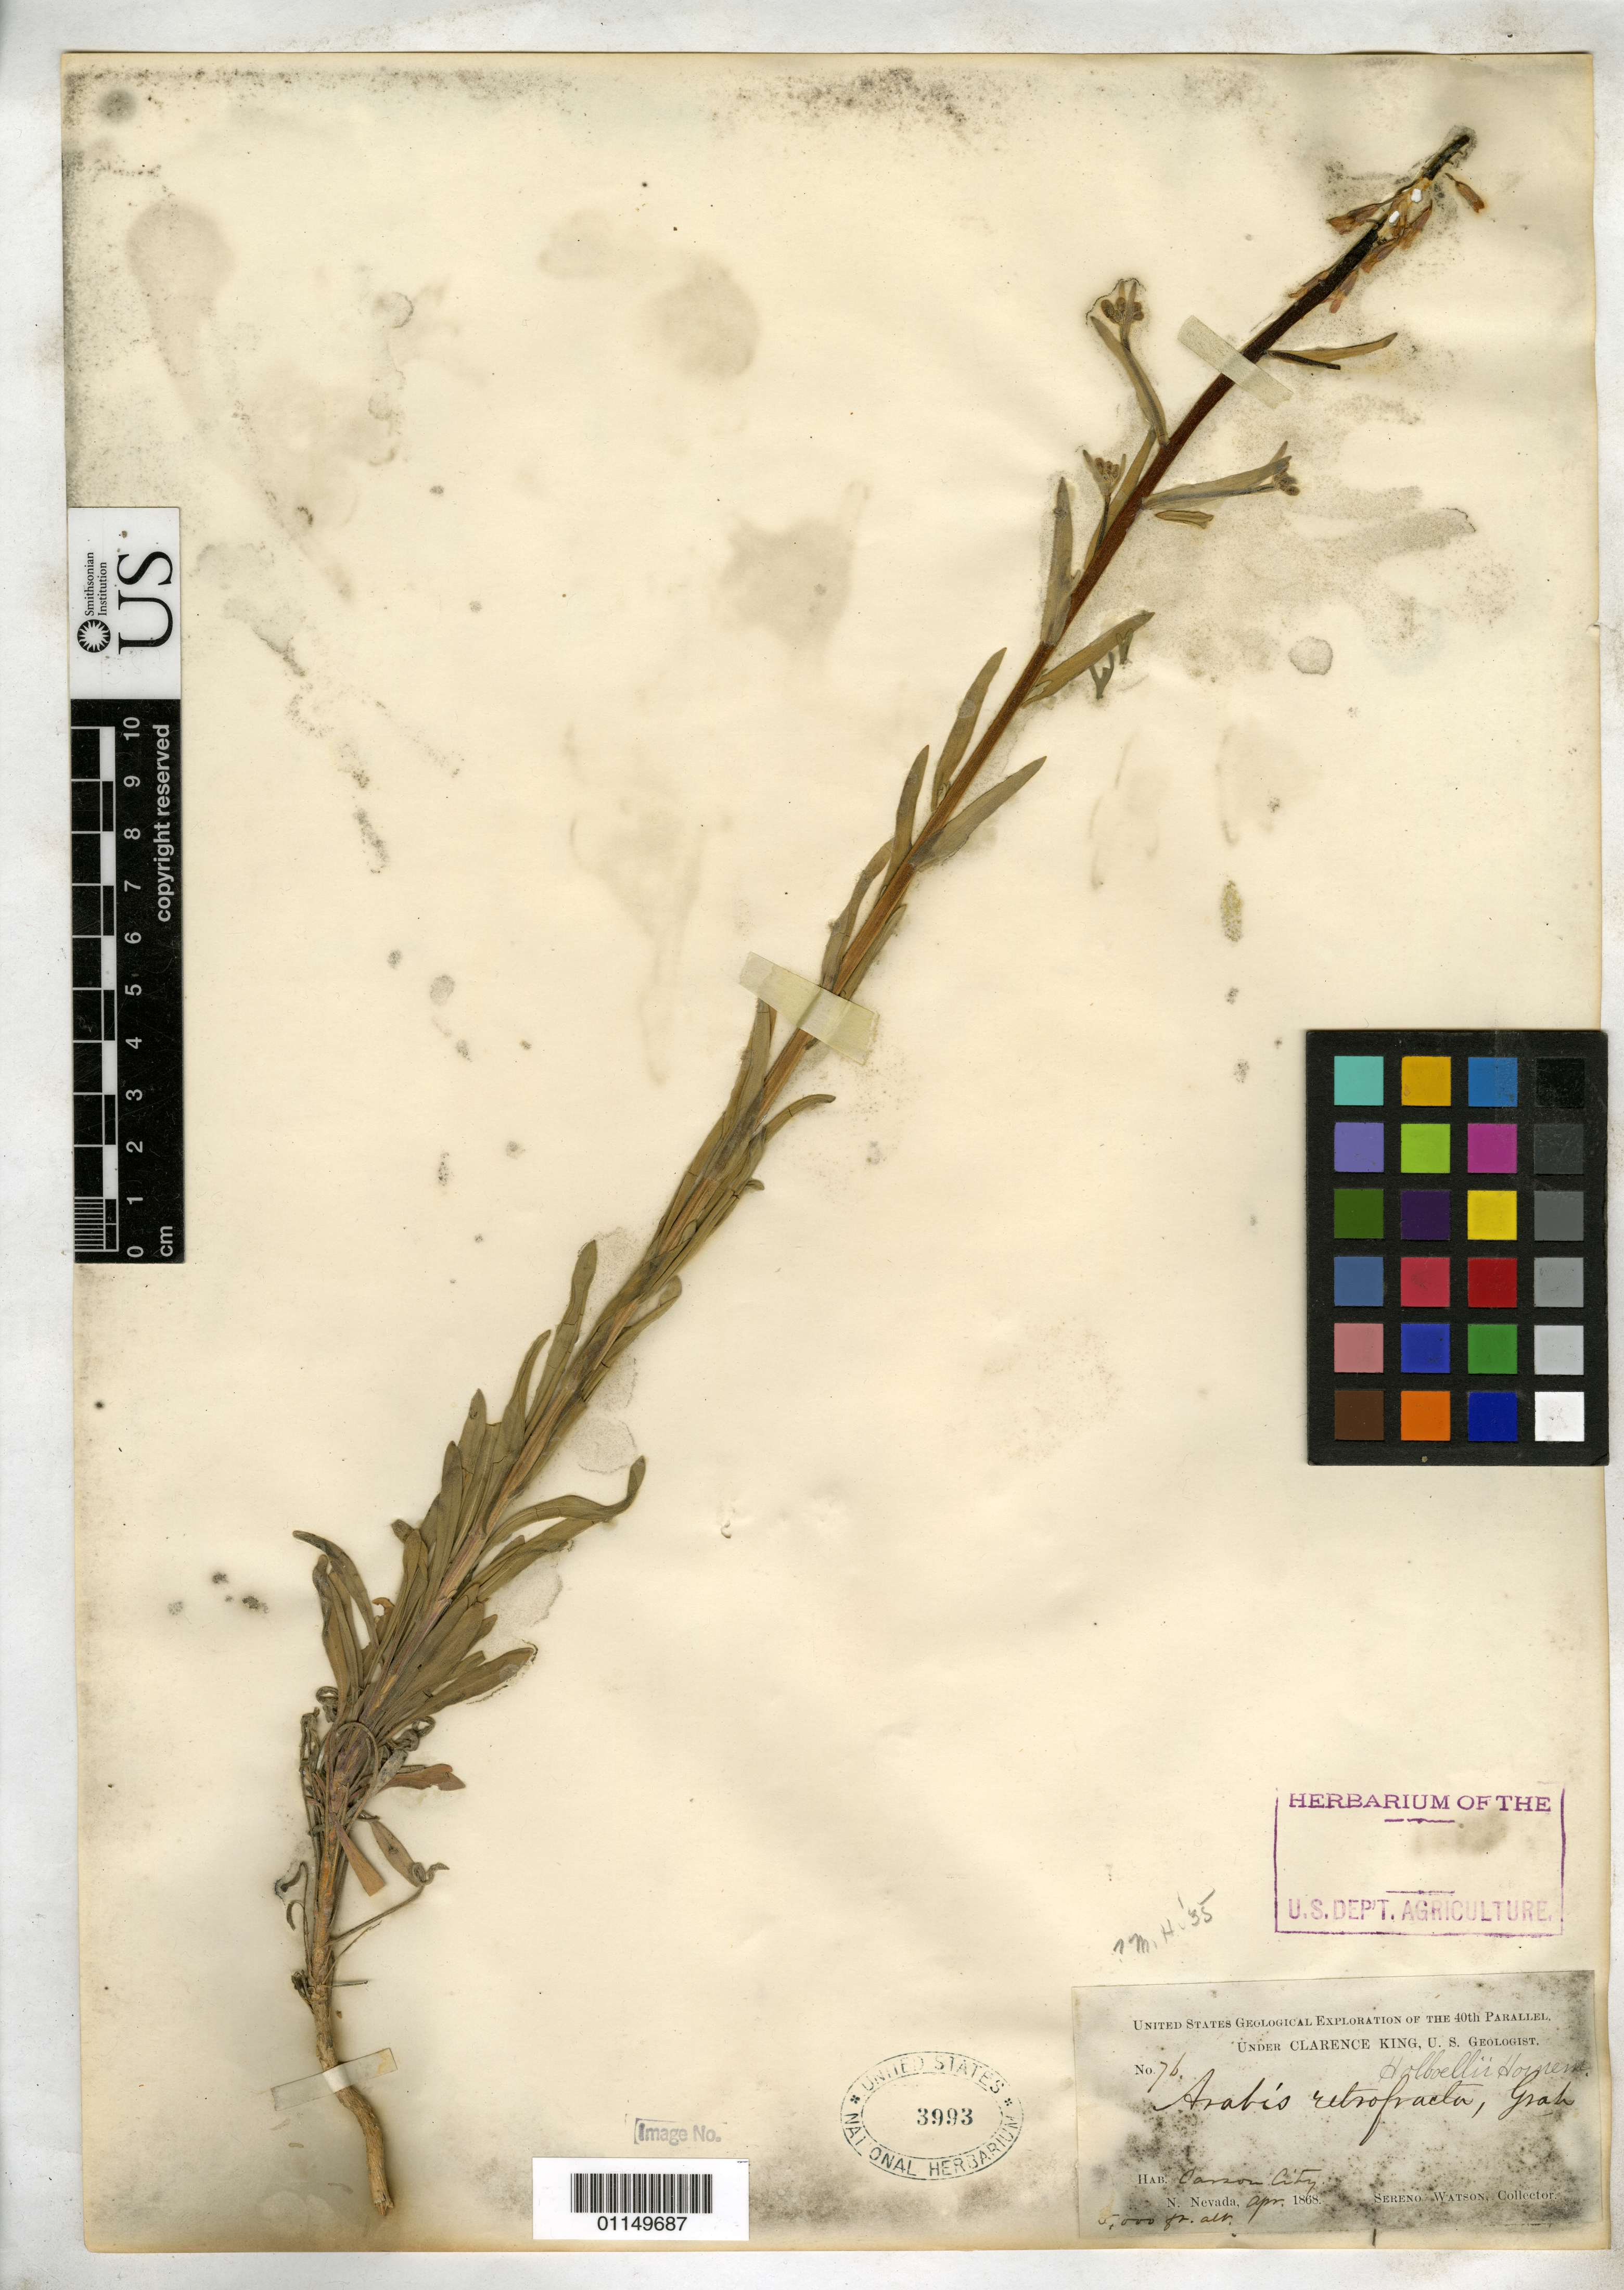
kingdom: Plantae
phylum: Tracheophyta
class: Magnoliopsida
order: Brassicales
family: Brassicaceae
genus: Arabis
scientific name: Arabis sparsiflora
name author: Nutt.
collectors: S. Watson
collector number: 76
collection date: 1868-04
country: United States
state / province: Utah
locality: Carson City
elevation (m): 1524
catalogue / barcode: US 3993